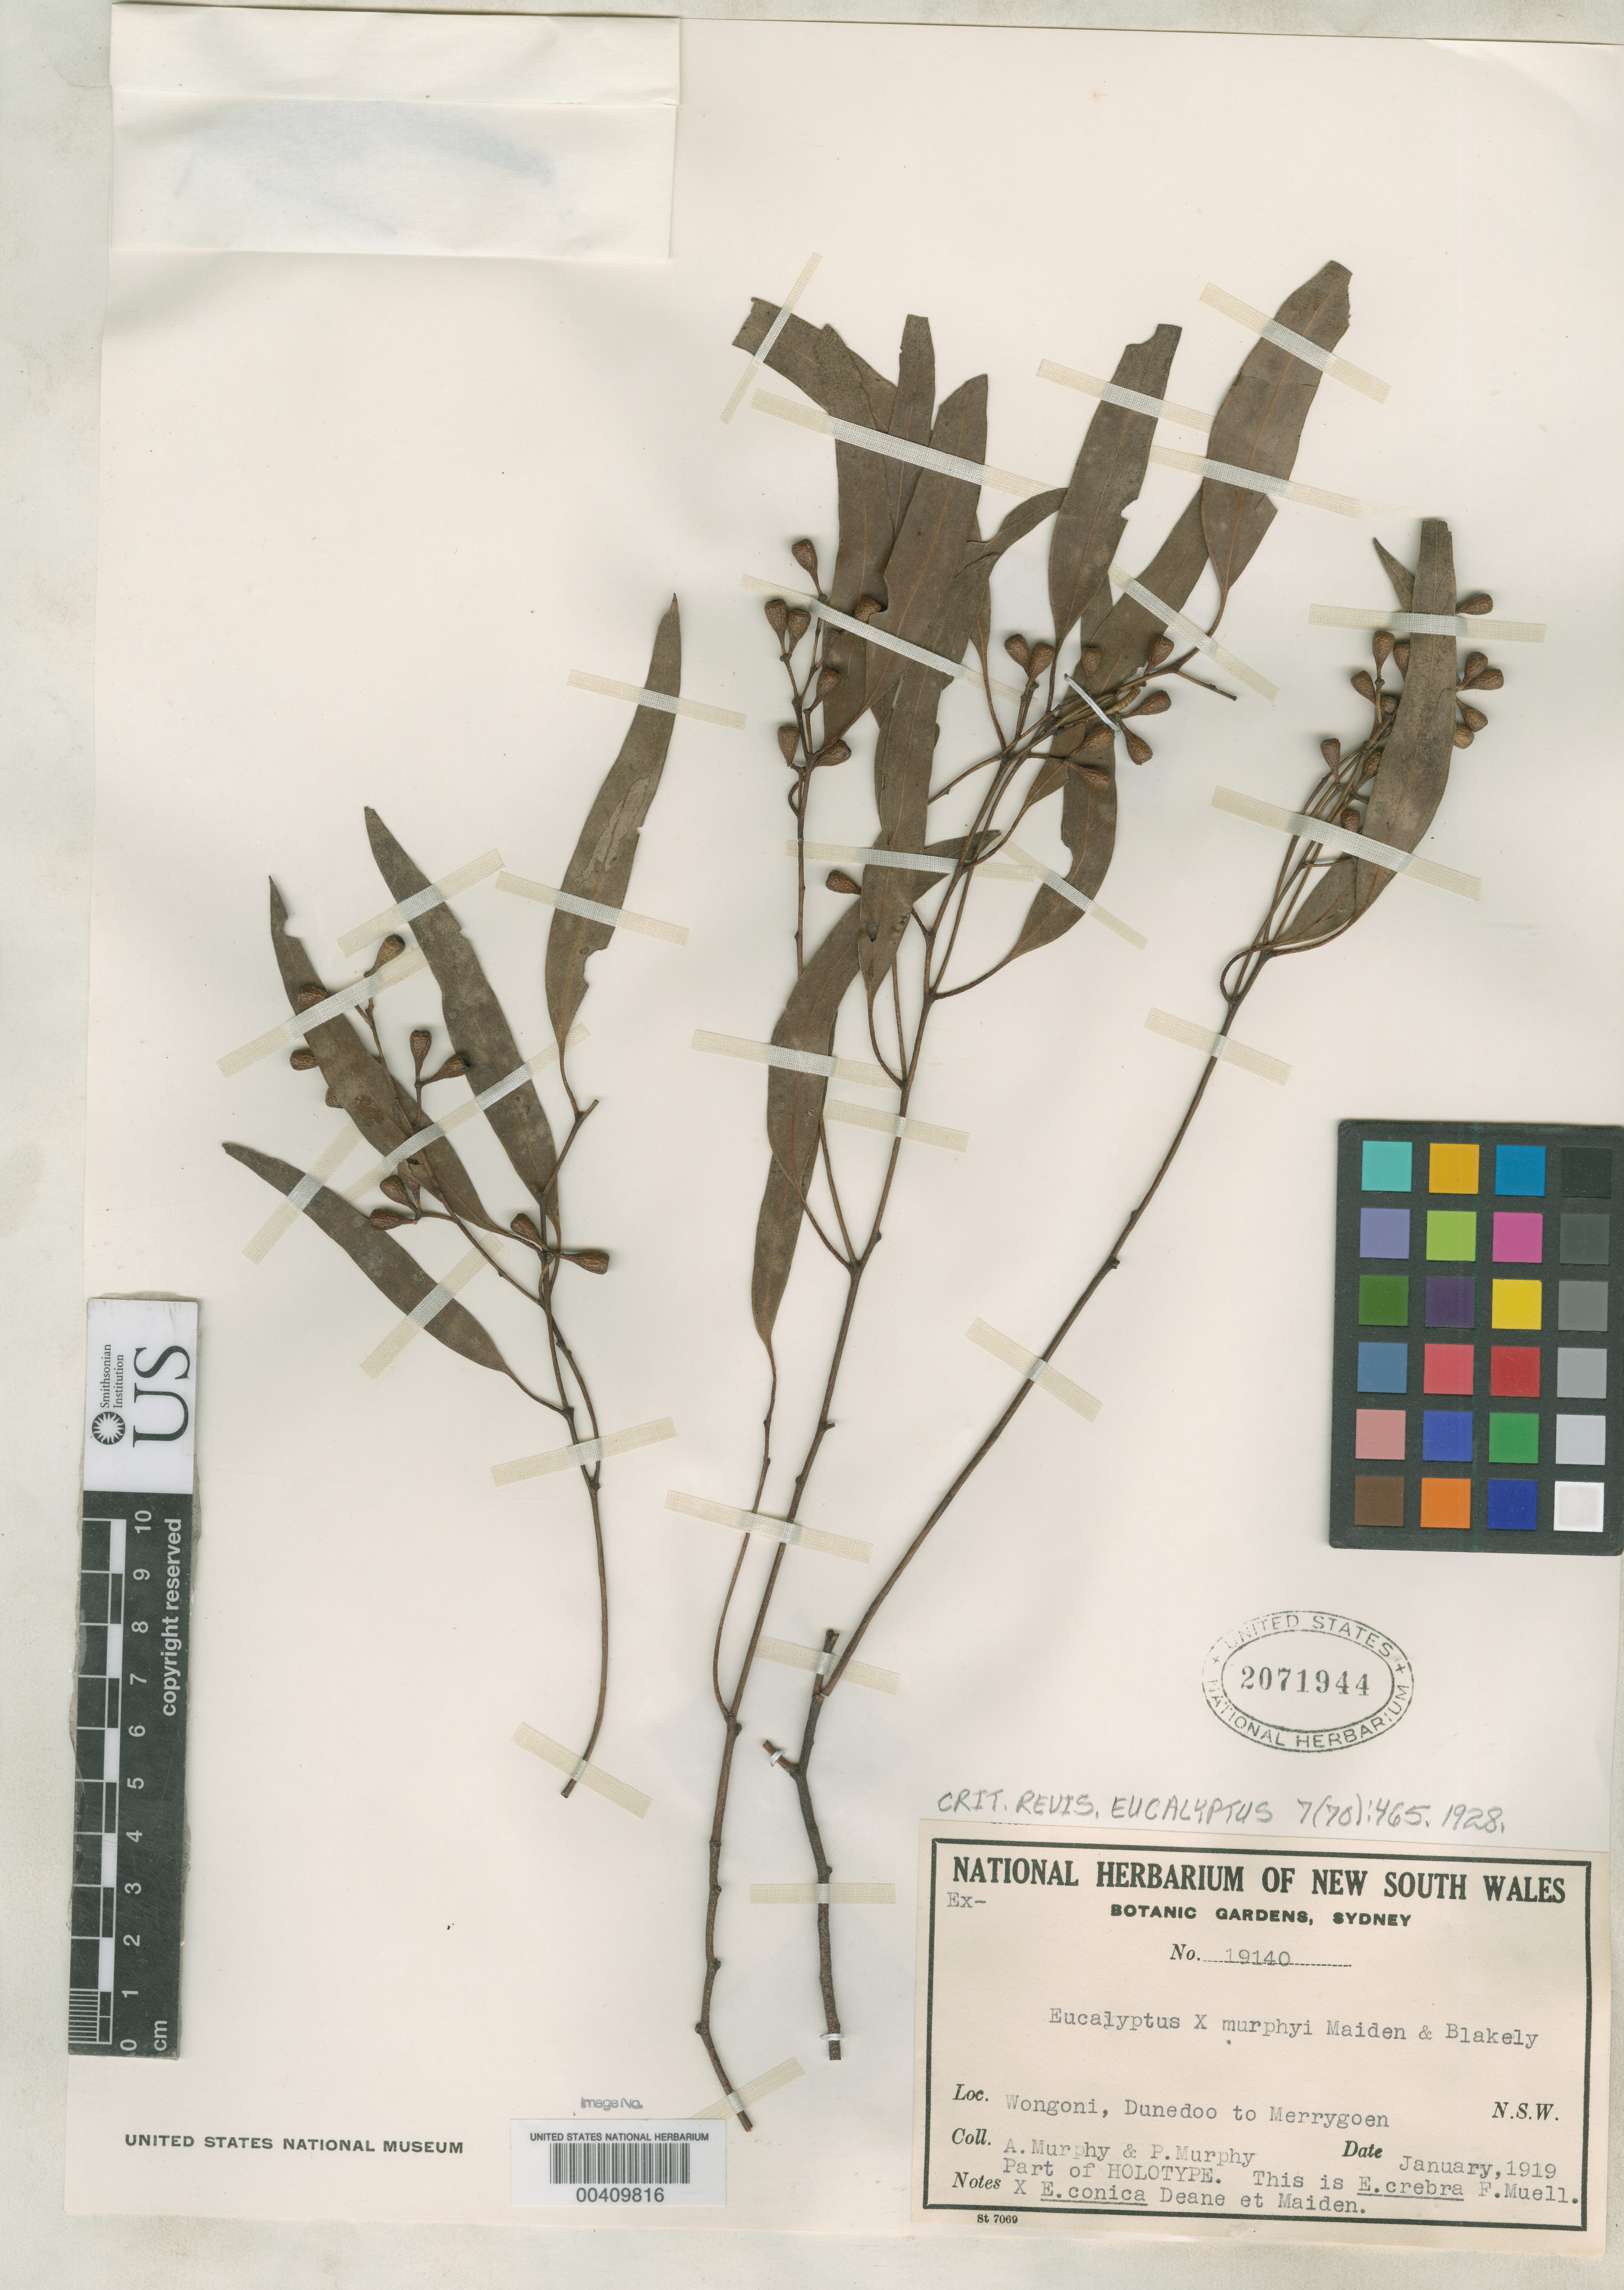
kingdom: Plantae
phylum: Tracheophyta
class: Magnoliopsida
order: Myrtales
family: Myrtaceae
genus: Eucalyptus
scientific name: Eucalyptus x murphyi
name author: Maiden & Blakely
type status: Isotype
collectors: A. Murphy & P. Murphy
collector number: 19140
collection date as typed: Jan 1919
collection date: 1919-01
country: Australia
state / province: New South Wales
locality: Wongoni, Dunedoo to Merrygoen.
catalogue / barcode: US 2071944